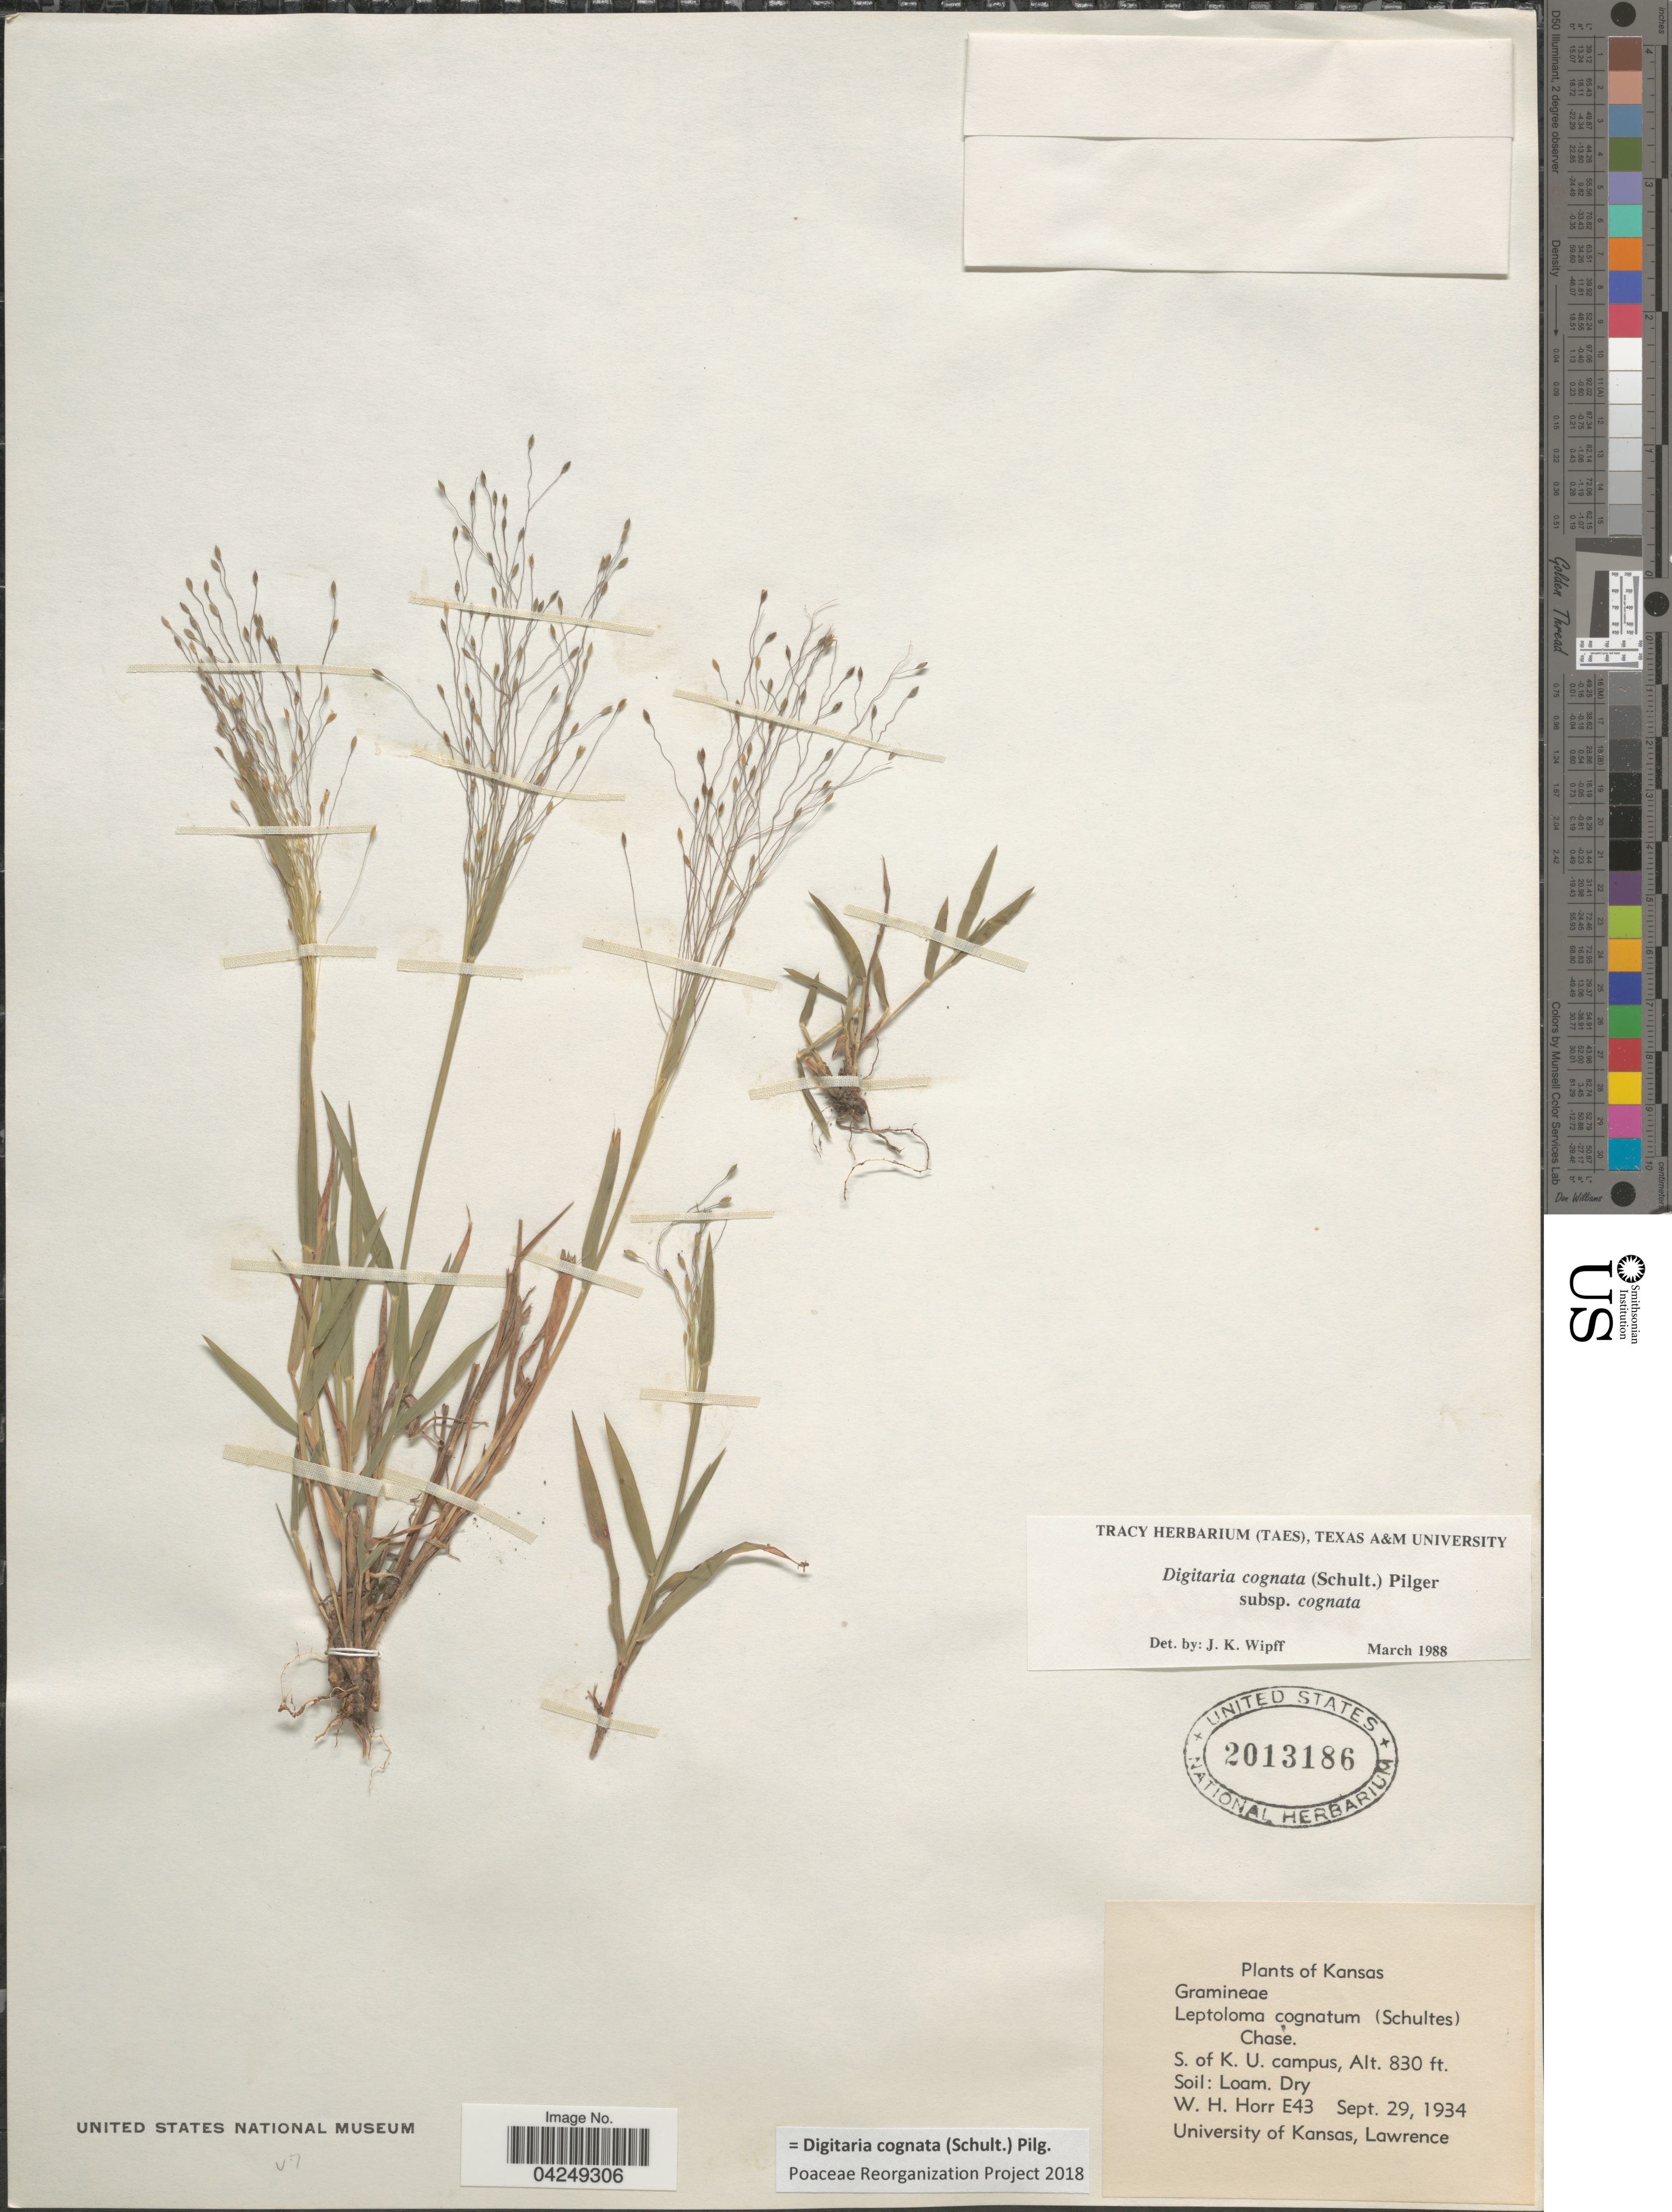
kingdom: Plantae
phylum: Tracheophyta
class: Liliopsida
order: Poales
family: Poaceae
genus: Digitaria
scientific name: Digitaria cognata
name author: (Scult.) Pilg.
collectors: W. H. Horr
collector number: E43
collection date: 1934-09-29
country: United States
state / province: Kansas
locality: S. of K. U. campus.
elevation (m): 253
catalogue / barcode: US 2013186